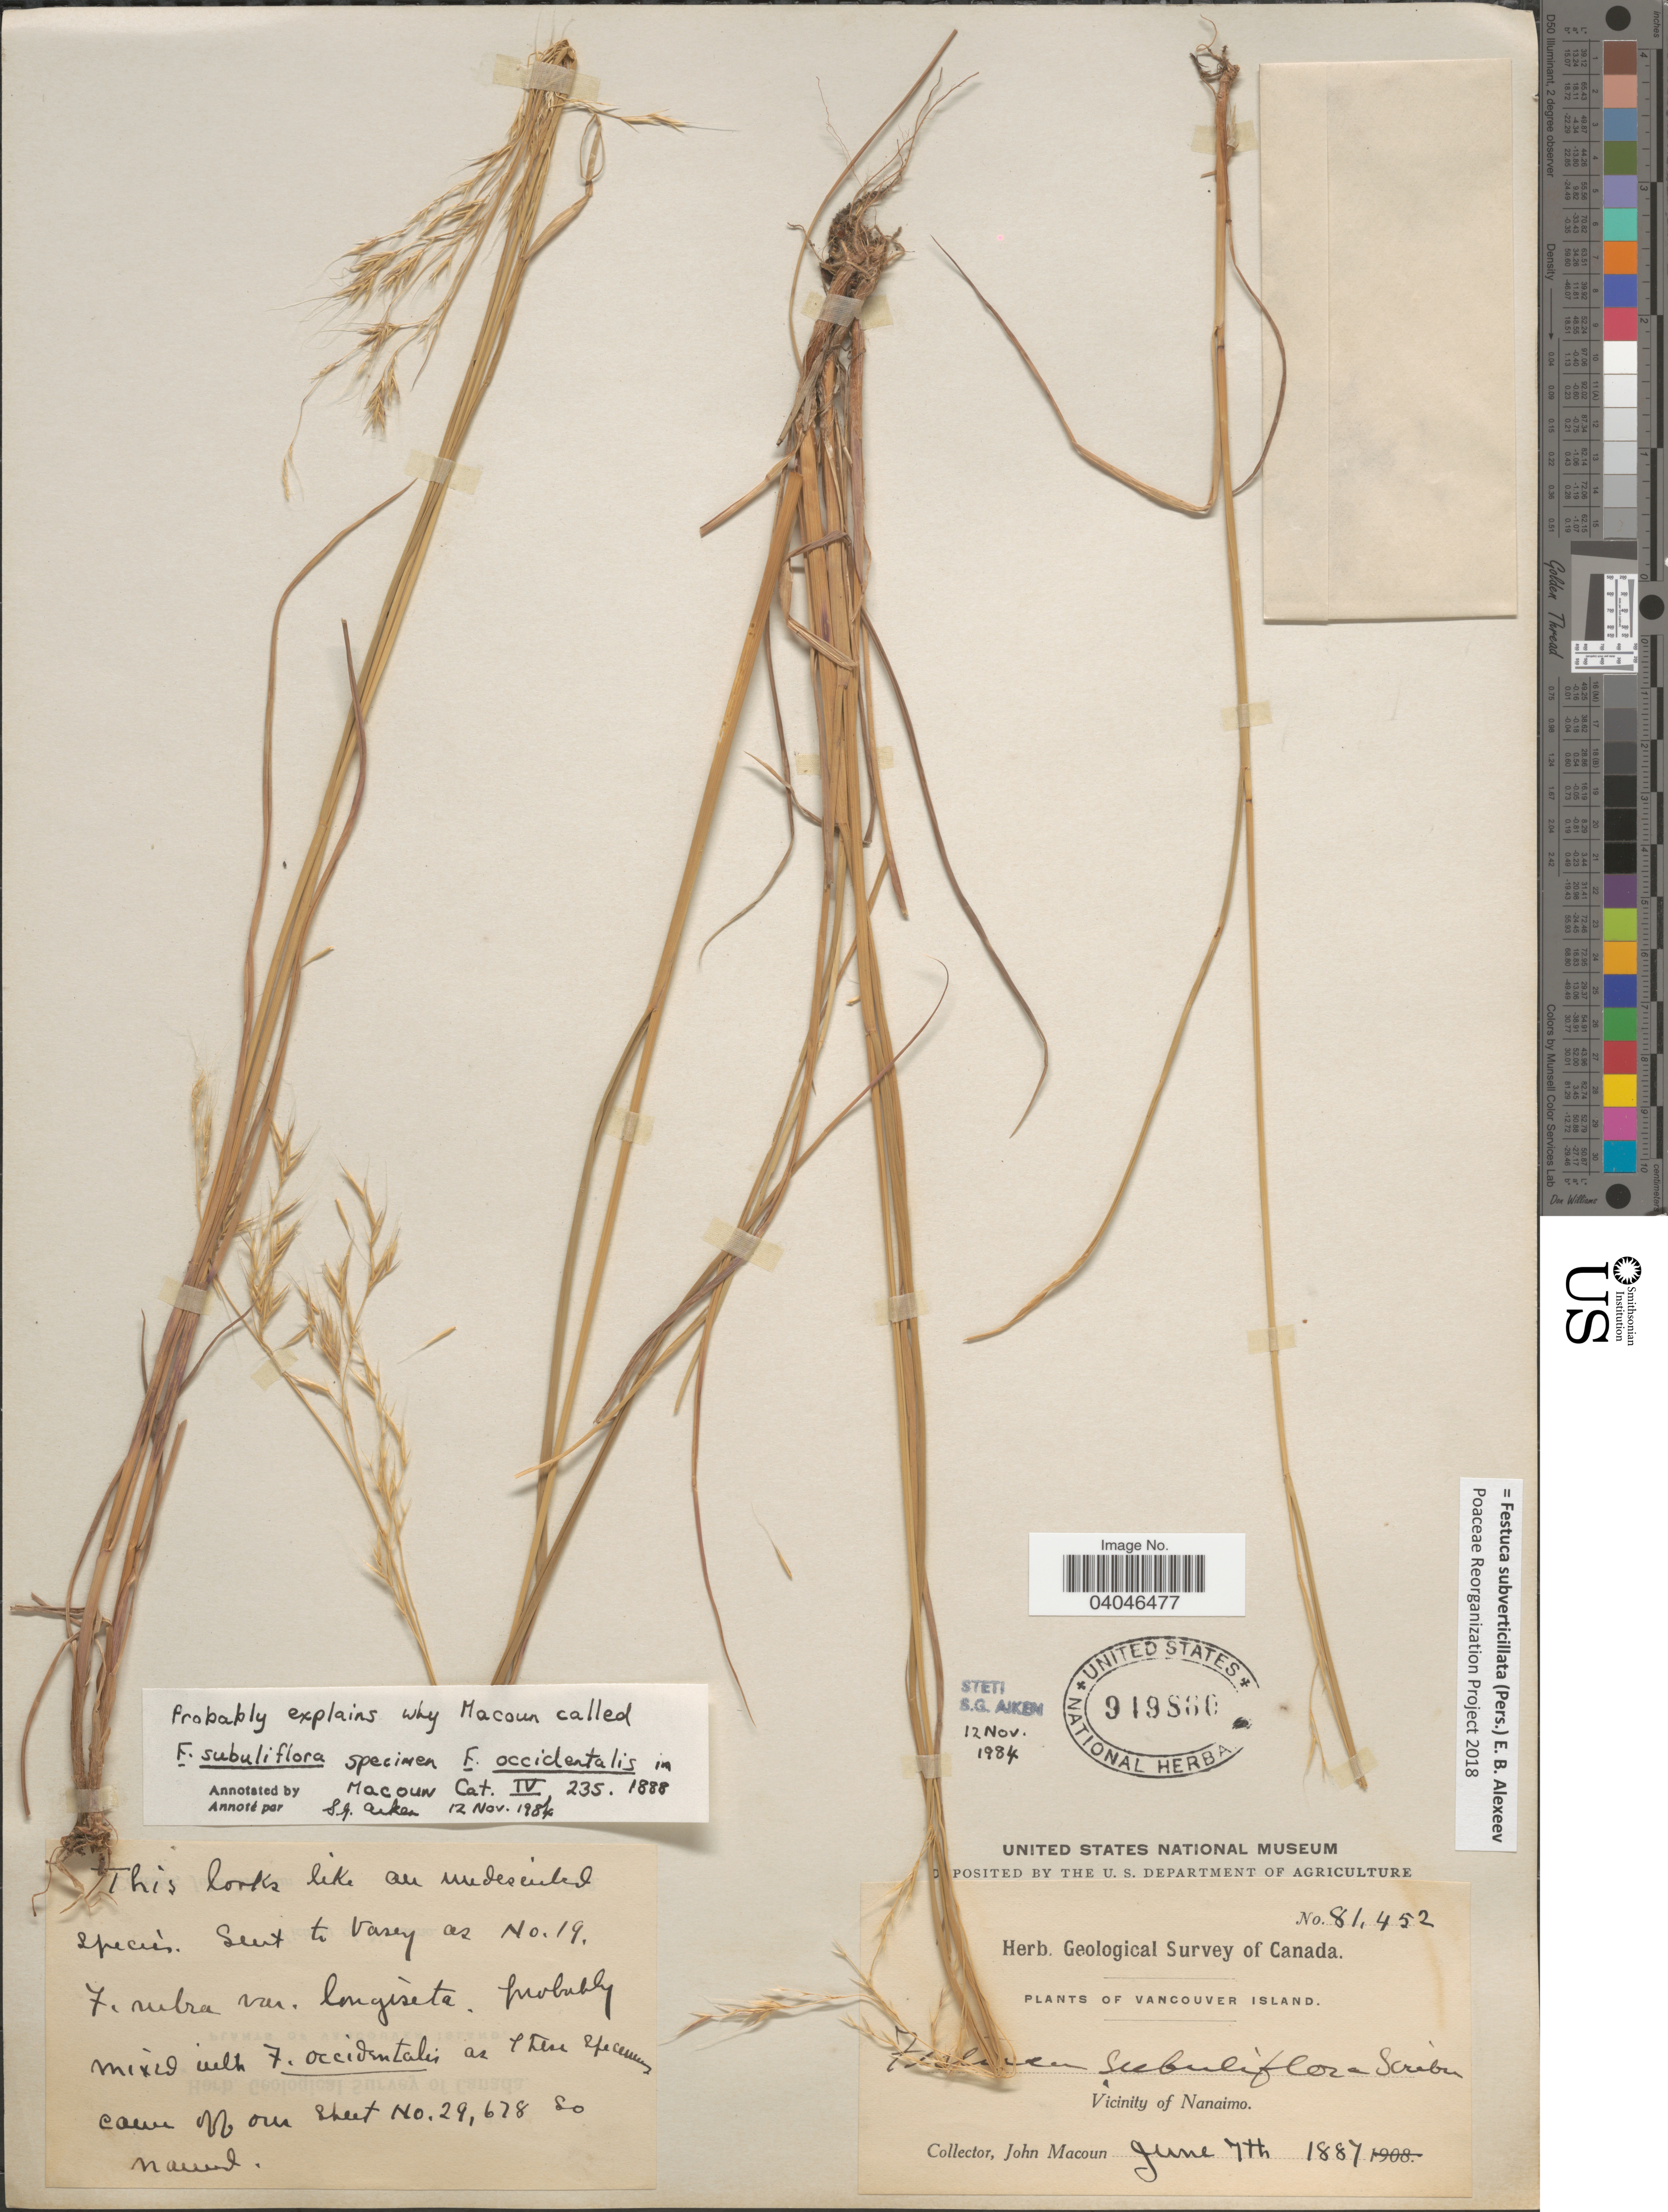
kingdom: Plantae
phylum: Tracheophyta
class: Liliopsida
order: Poales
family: Poaceae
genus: Festuca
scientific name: Festuca subverticillata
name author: (Pers.) E.B. Alexeev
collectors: J. Macoun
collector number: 81452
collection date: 1887-06-07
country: Canada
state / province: British Columbia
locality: Vancouver Island. Vicinity of Nanaimo.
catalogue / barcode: US 919860